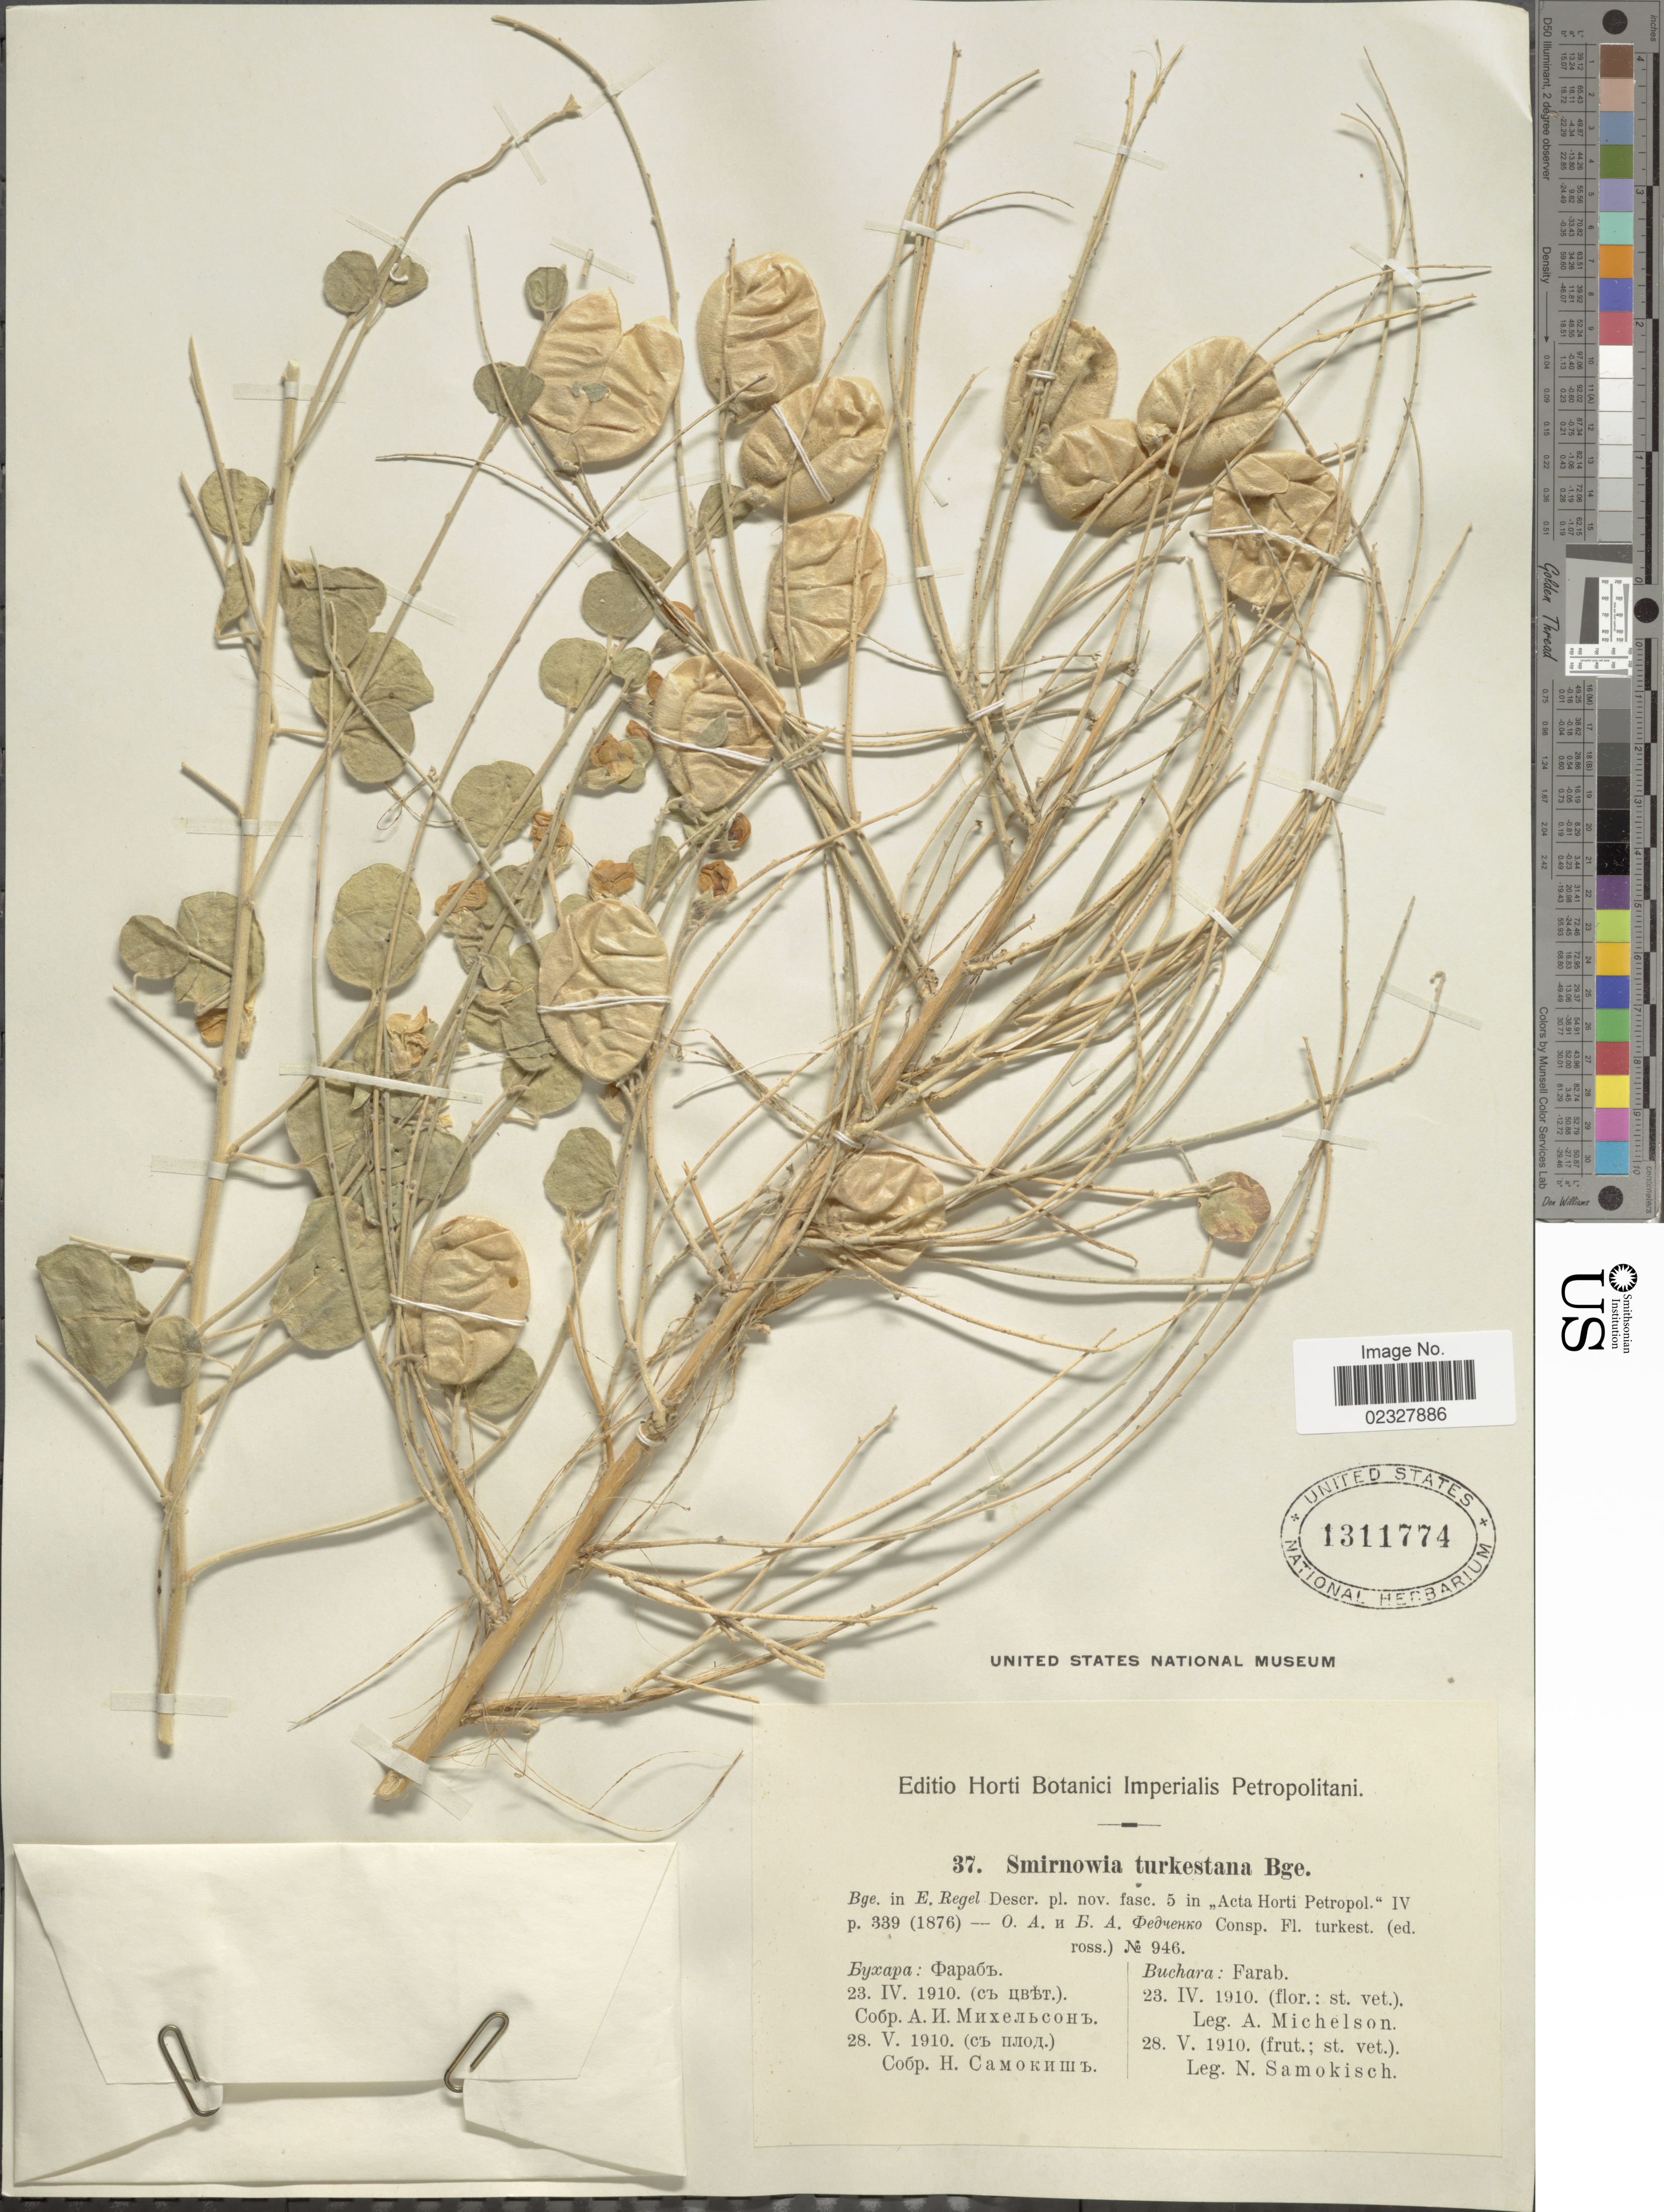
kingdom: Plantae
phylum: Tracheophyta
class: Magnoliopsida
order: Fabales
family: Fabaceae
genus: Smirnowia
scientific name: Smirnowia turkestana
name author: Bunge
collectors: A. Michelson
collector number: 946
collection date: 1910-04-23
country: Uzbekistan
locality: Buchara: Farab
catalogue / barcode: US 1311774